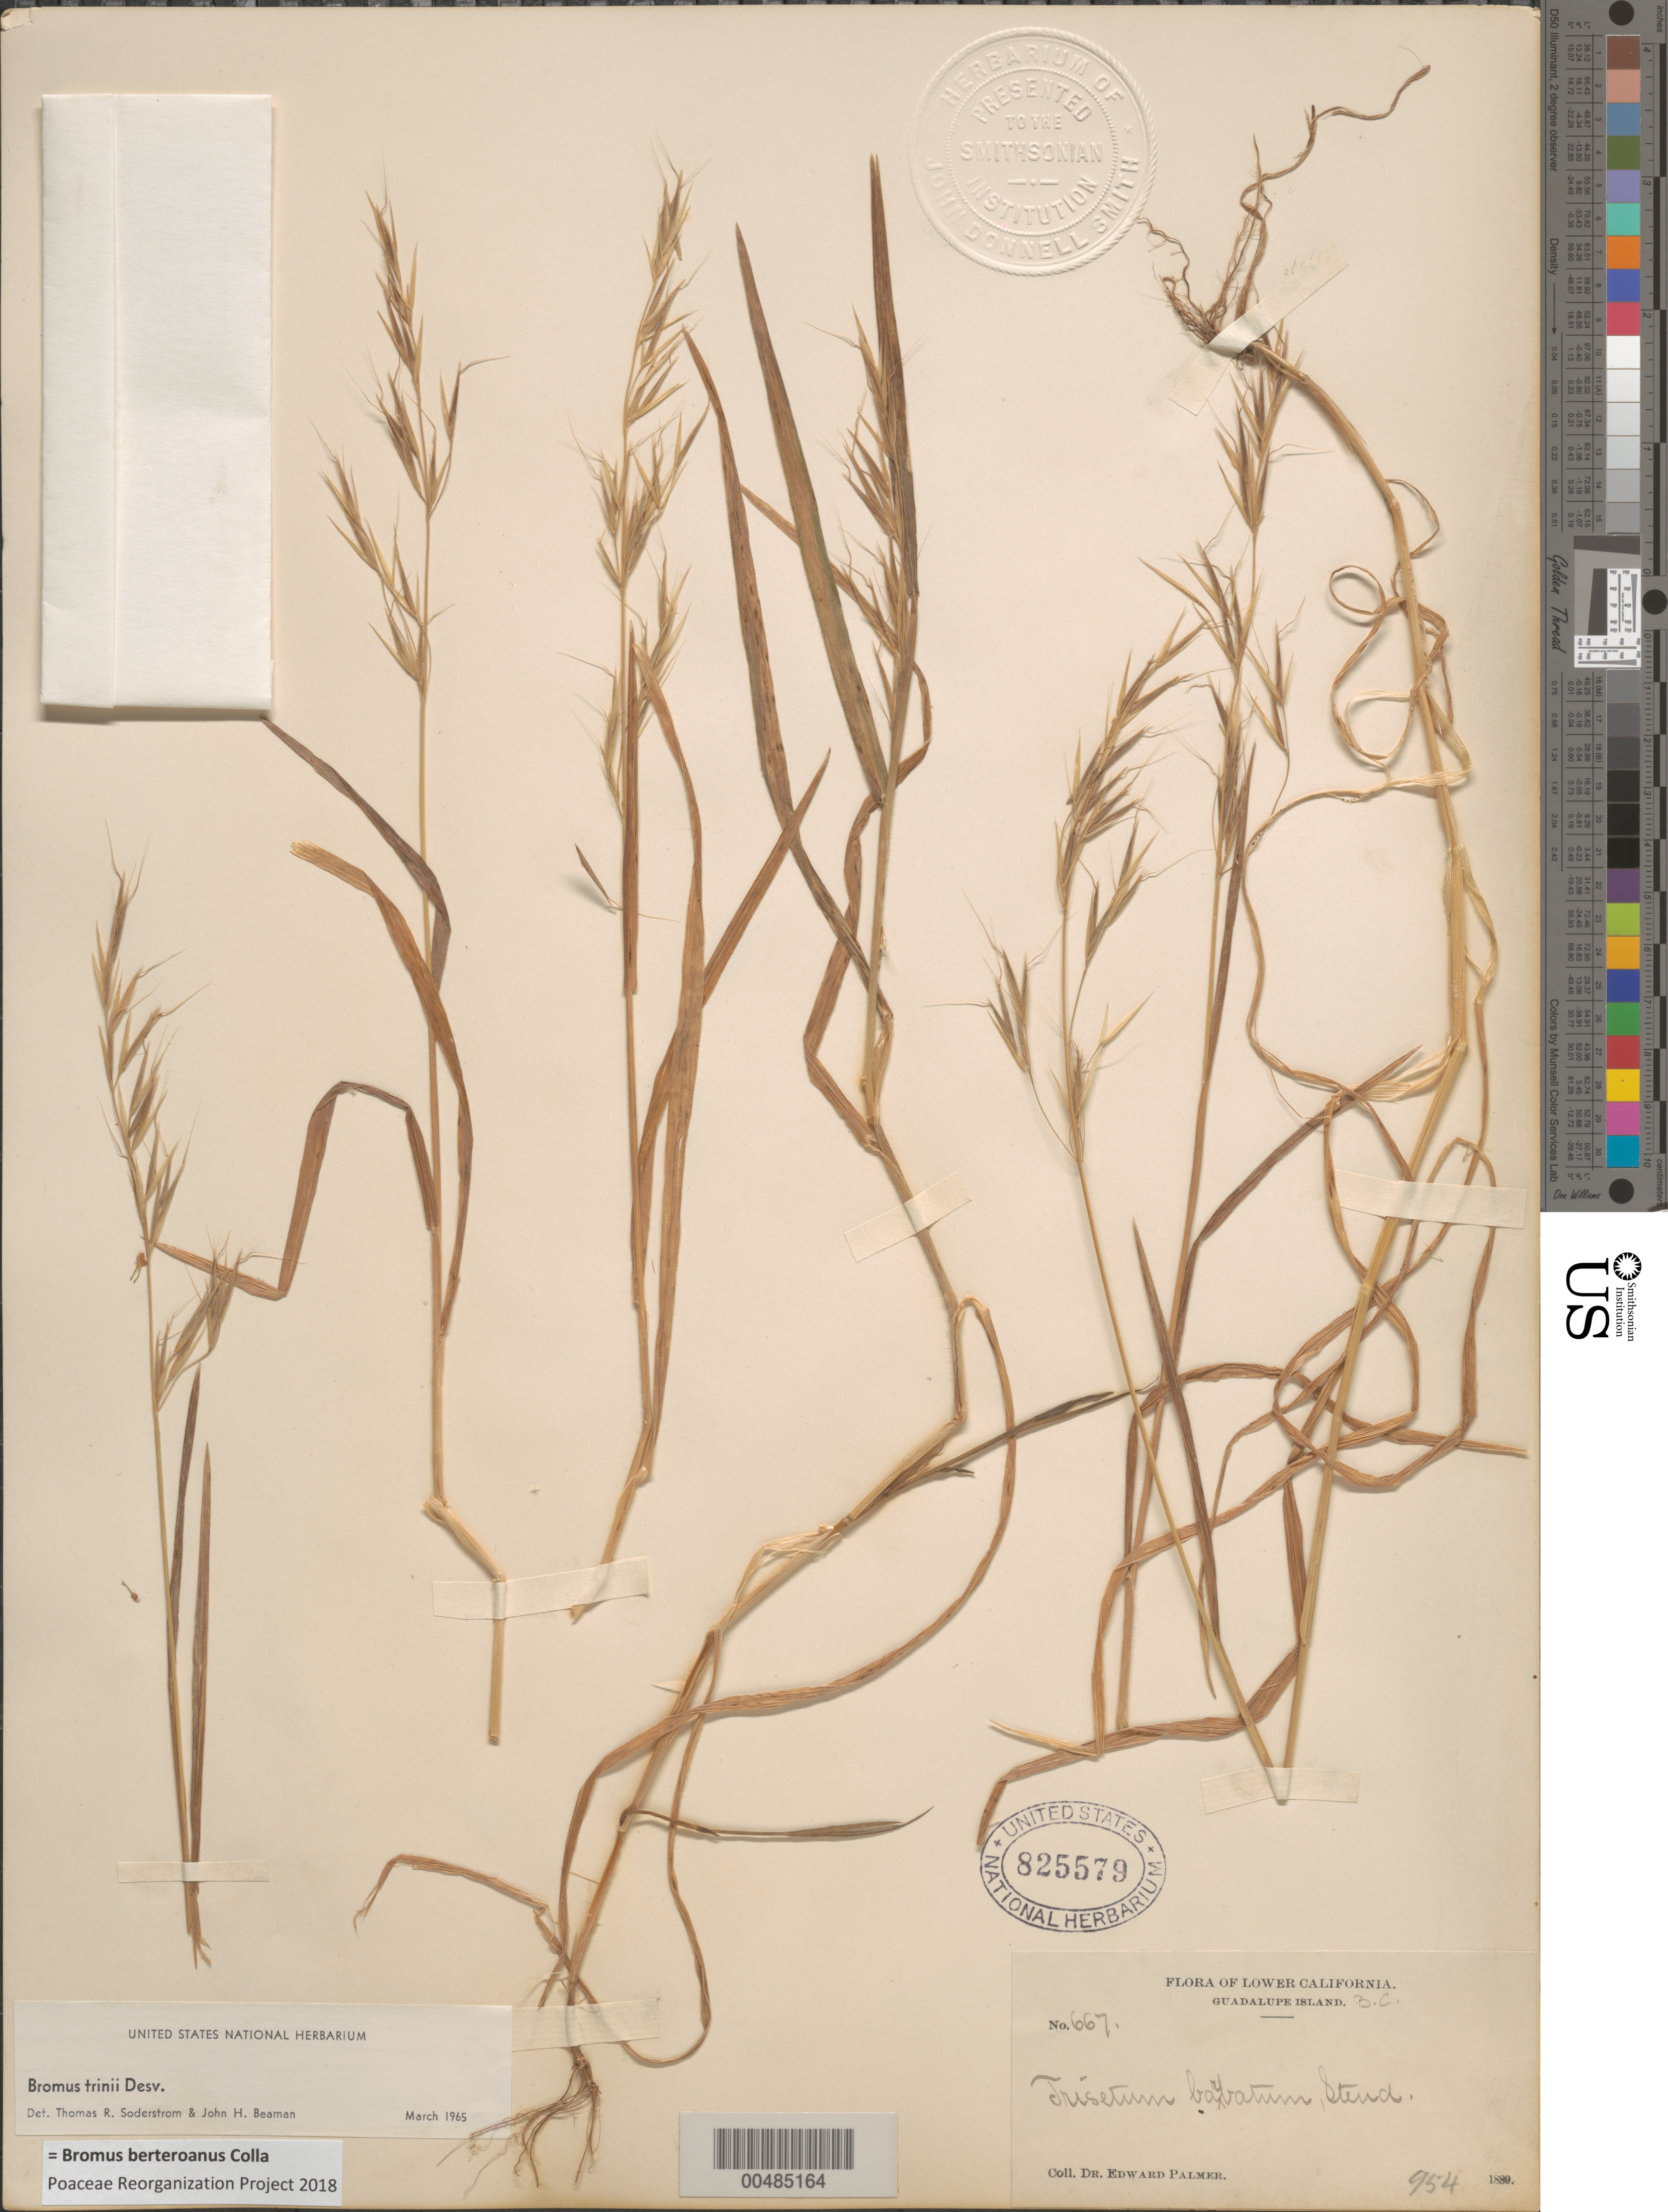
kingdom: Plantae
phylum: Tracheophyta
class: Liliopsida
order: Poales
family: Poaceae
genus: Bromus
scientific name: Bromus berteroanus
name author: Colla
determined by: Poaceae Reorganization Project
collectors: E. Palmer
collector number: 667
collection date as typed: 1889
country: Mexico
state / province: Baja California Norte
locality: Guadalupe Island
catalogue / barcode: US 825579